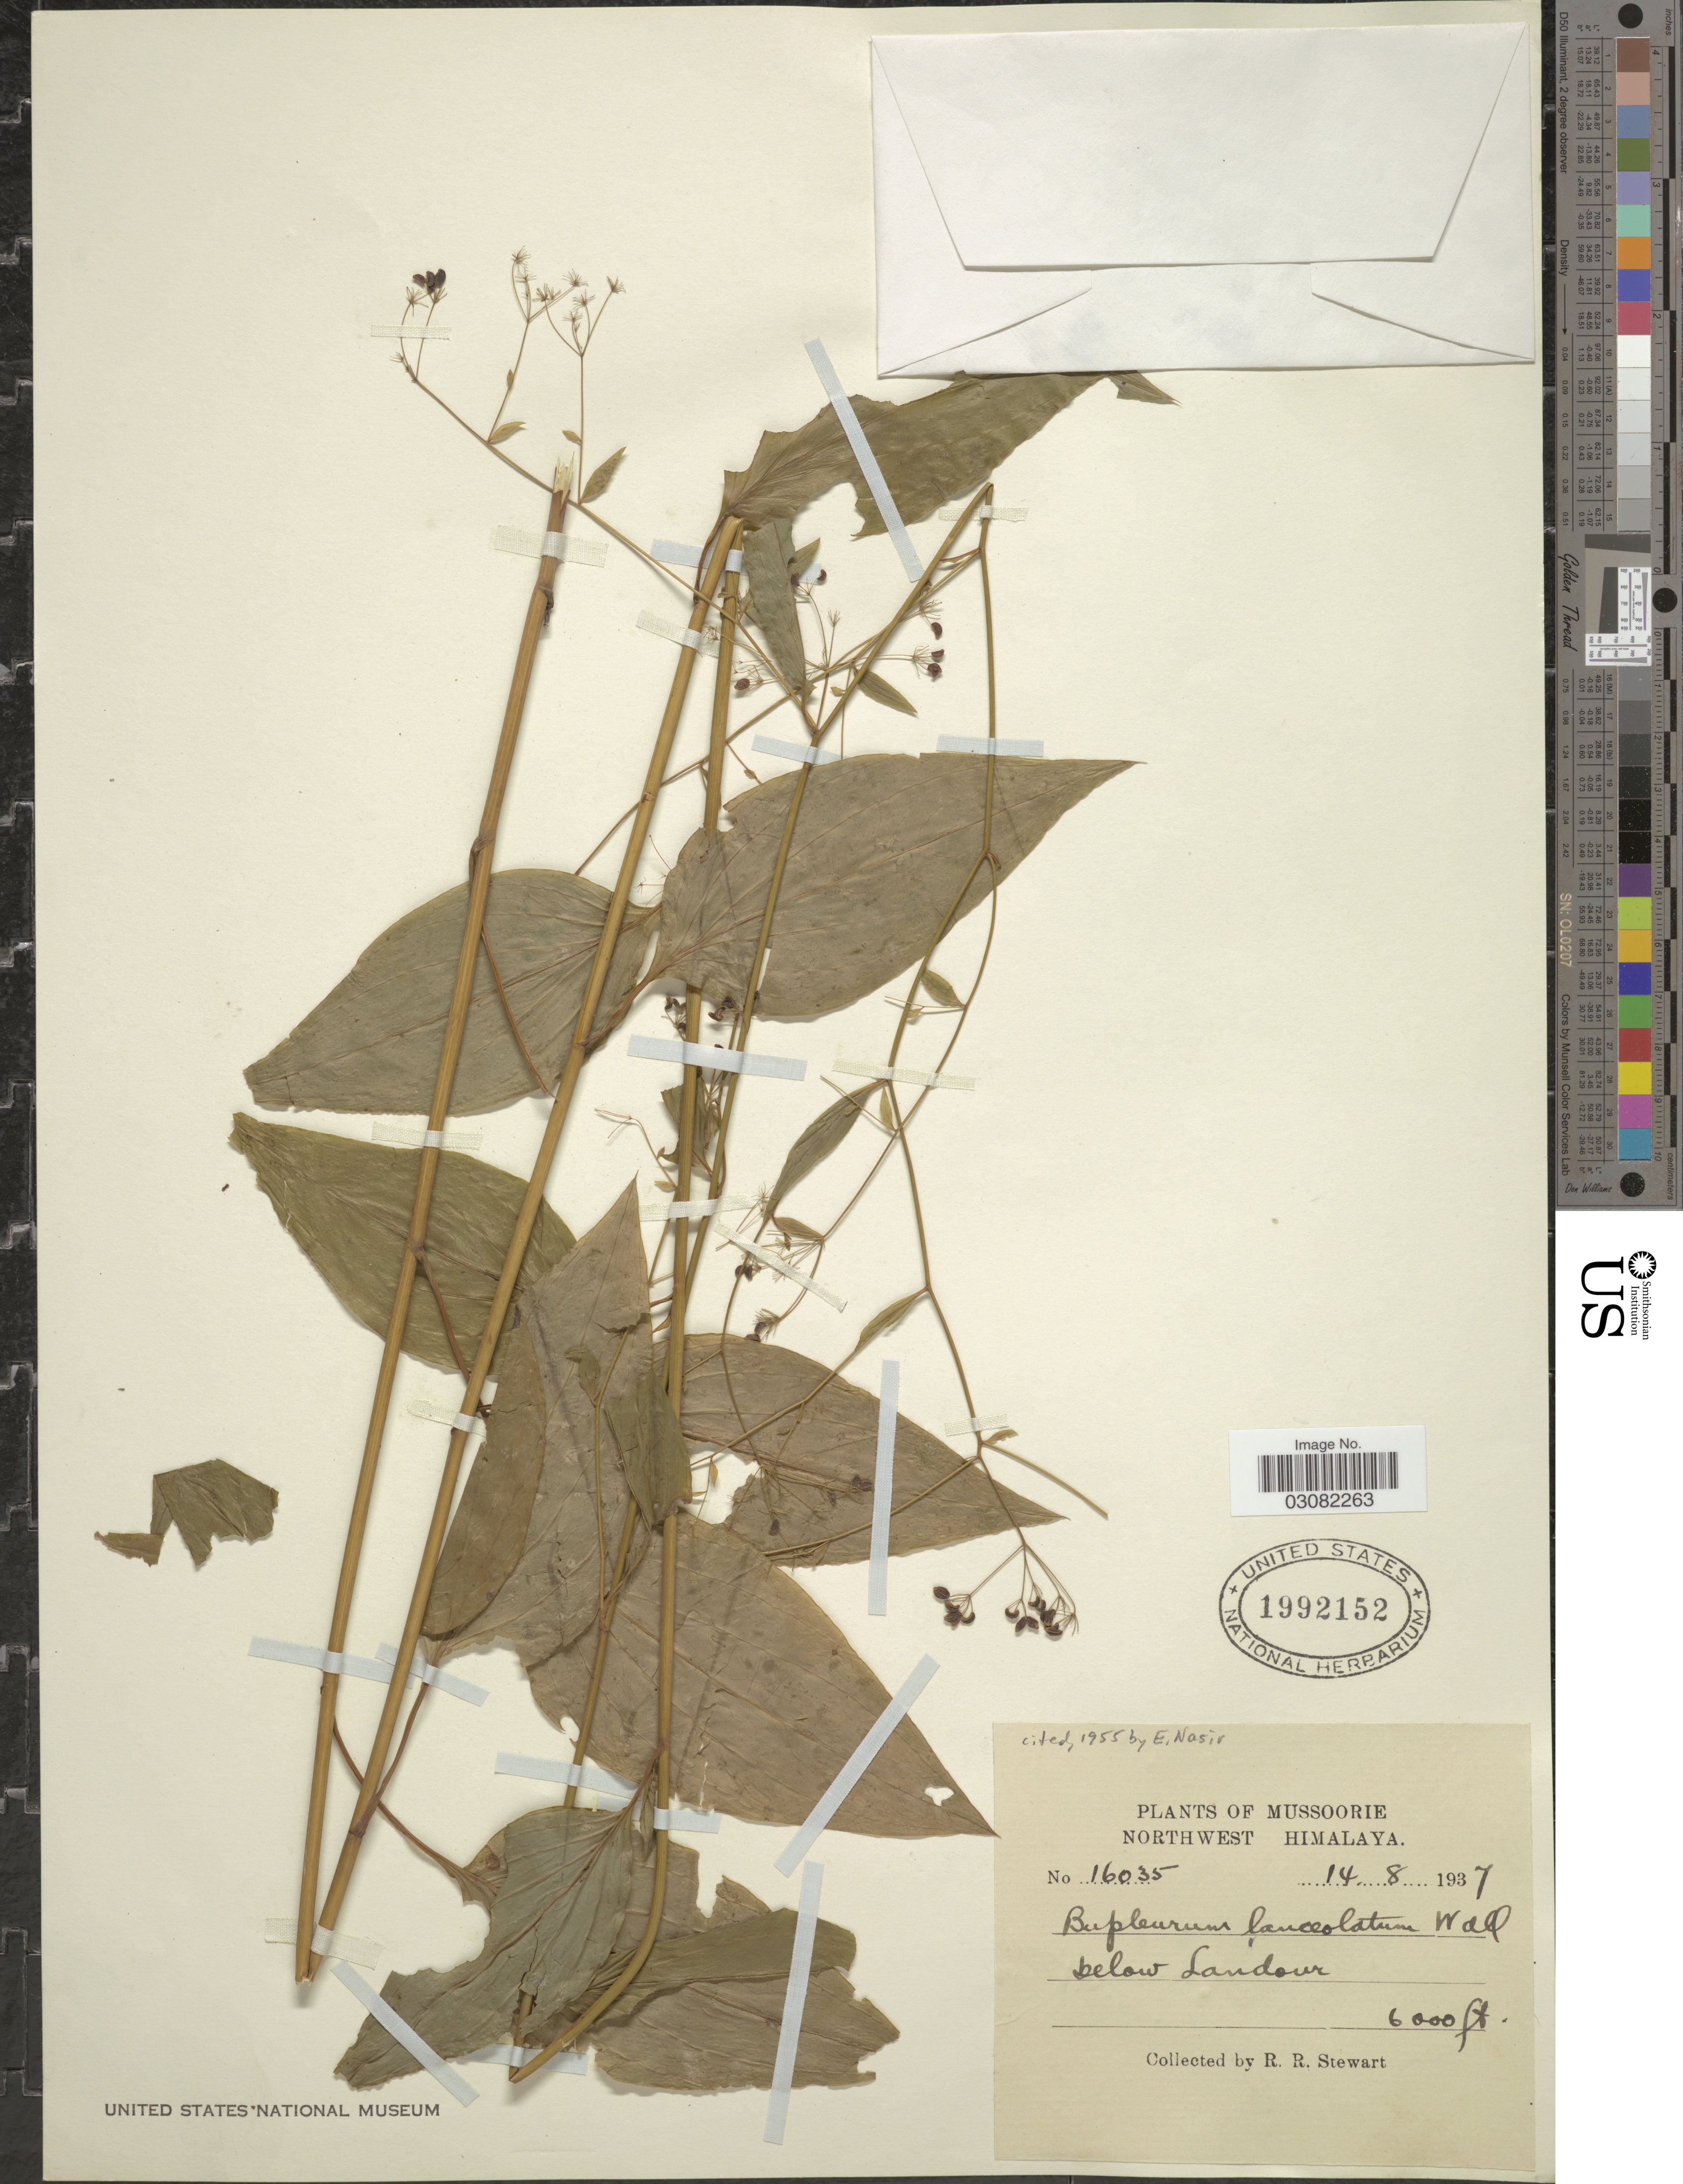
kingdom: Plantae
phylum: Tracheophyta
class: Magnoliopsida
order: Apiales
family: Apiaceae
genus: Bupleurum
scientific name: Bupleurum lanceolatum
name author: Walls ex DC.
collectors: R. Stewart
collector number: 16035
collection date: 1937-08-14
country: India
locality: Mussoorie. Northwest Himalya, below Landour.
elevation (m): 1829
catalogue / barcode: US 1992152